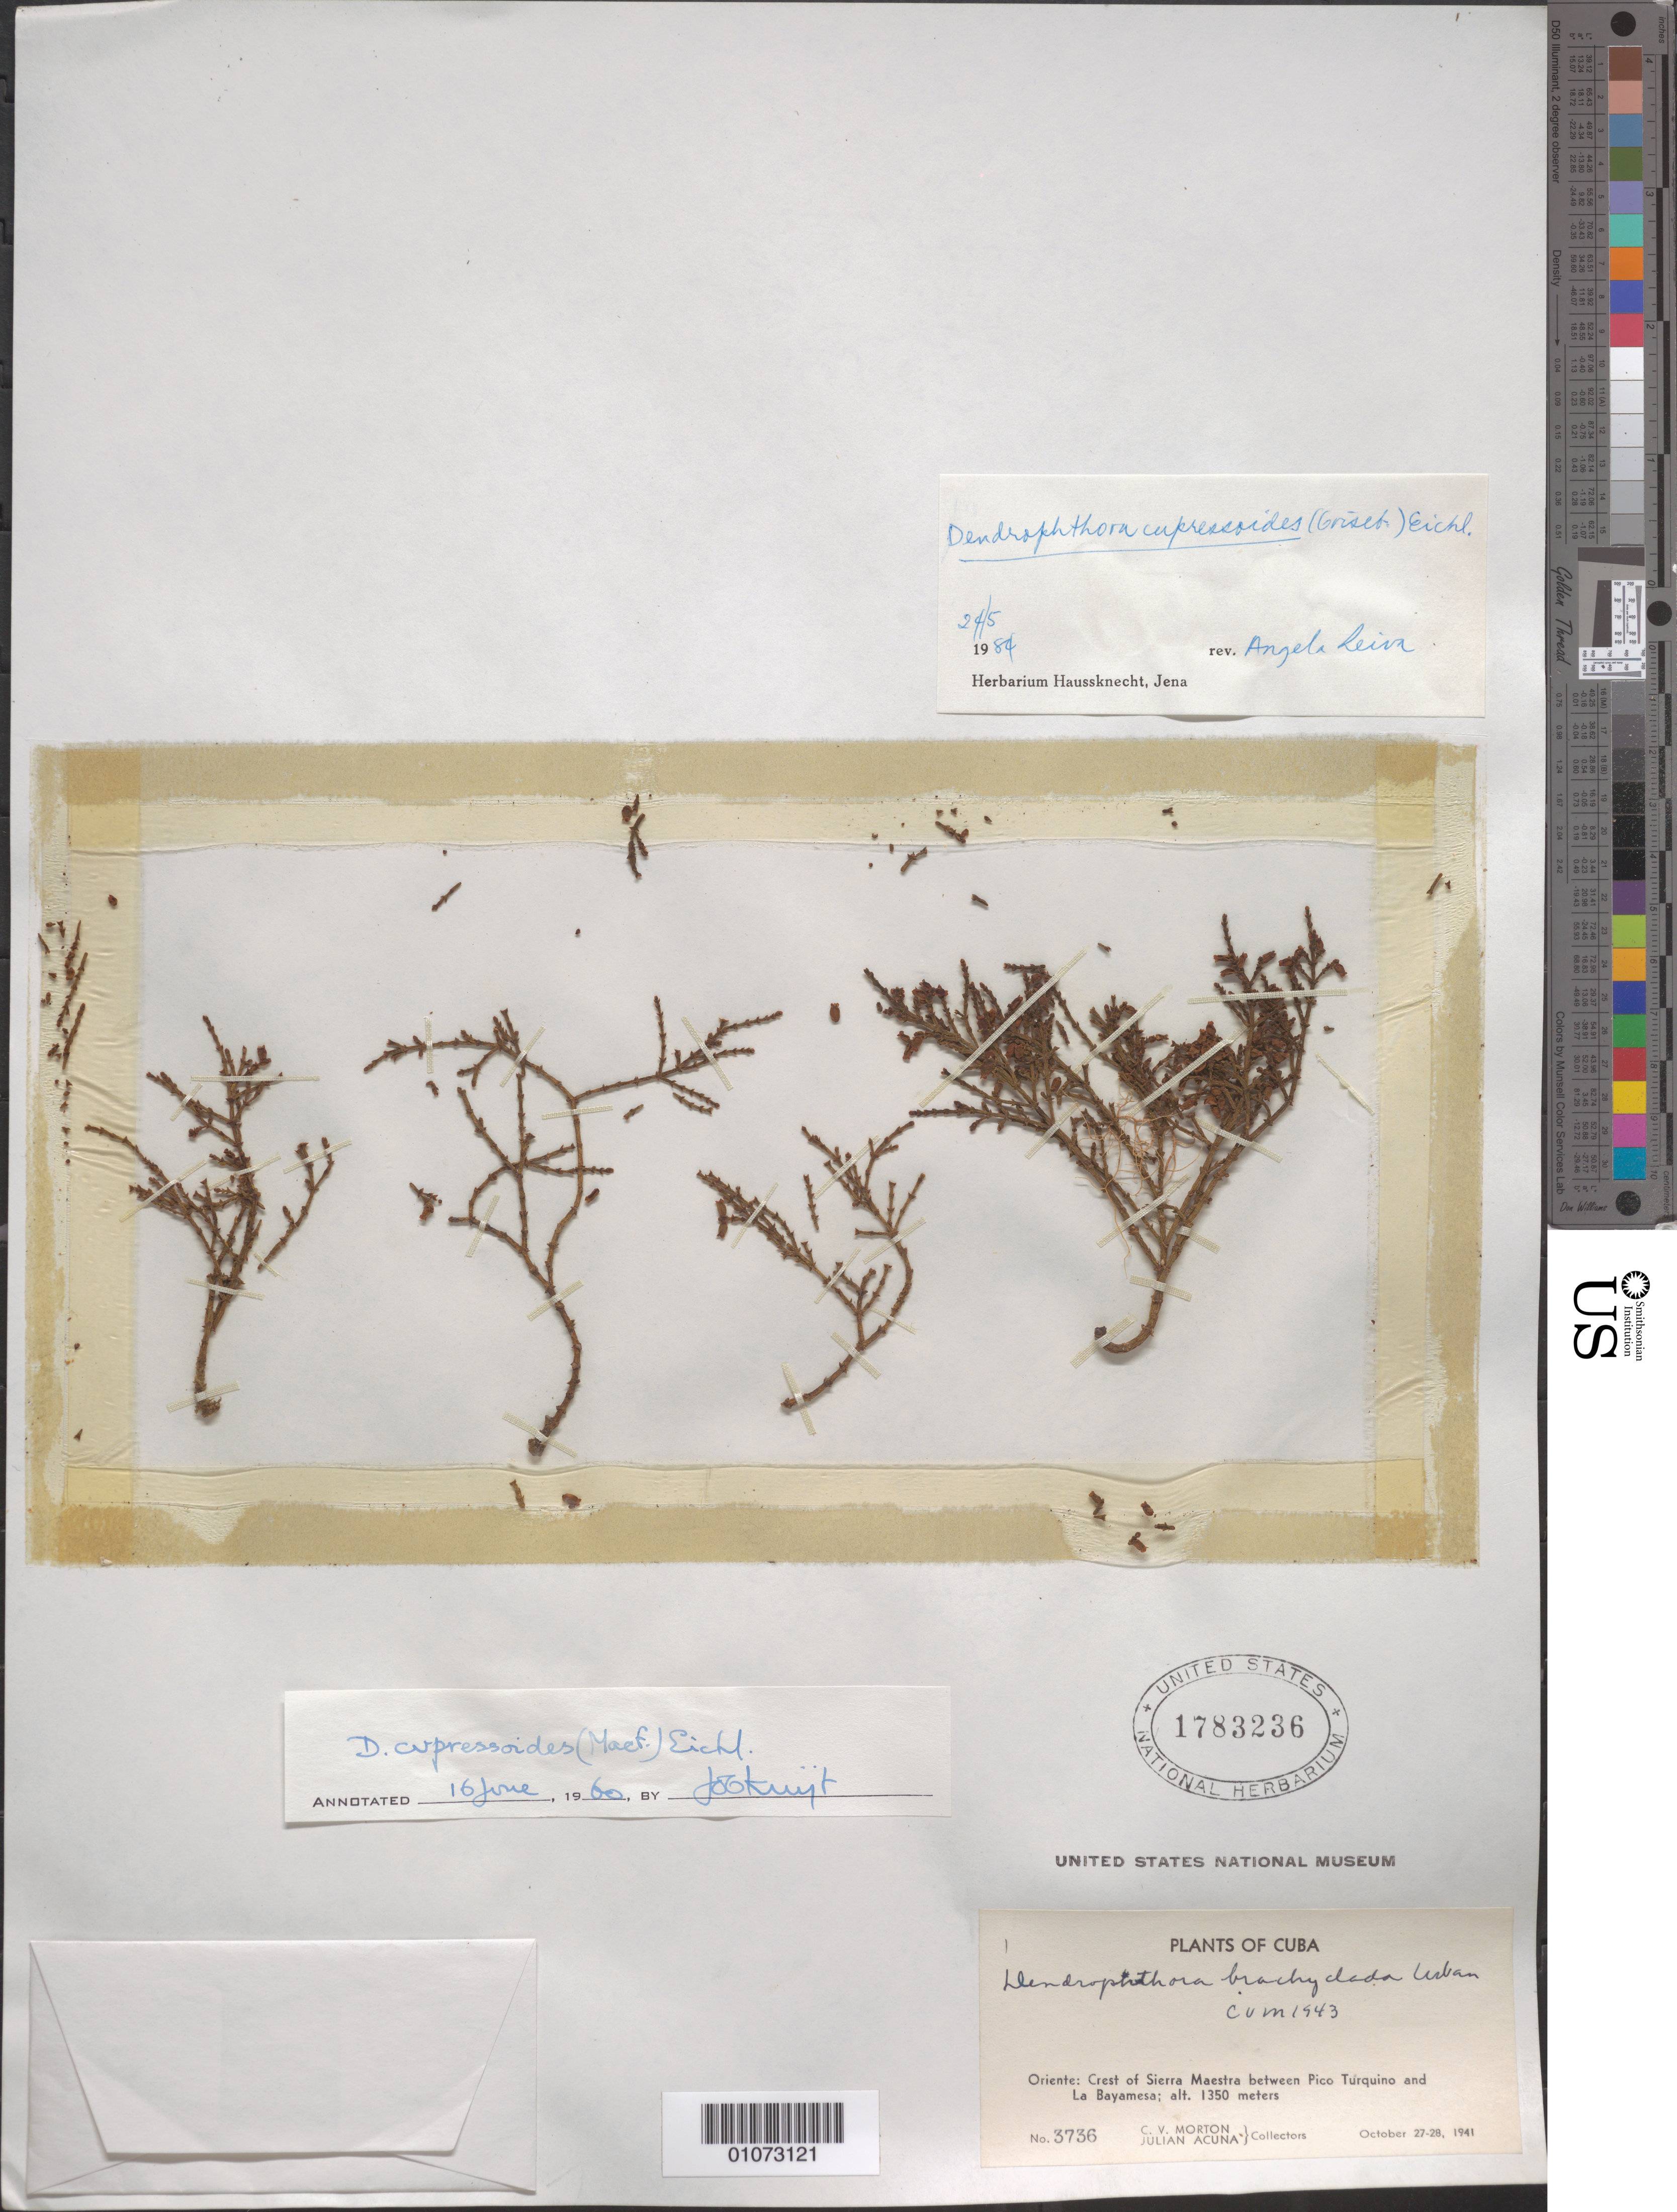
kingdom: Plantae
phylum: Tracheophyta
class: Magnoliopsida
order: Santalales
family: Viscaceae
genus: Dendrophthora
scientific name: Dendrophthora cupressoides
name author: (Macfad.) Eichler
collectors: C. V. Morton & J. Acuña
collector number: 3736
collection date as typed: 27 Oct 1941 to 28 Oct 1941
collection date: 1941-10-27/1941-10-28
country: Cuba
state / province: Oriente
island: Cuba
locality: Crest of Sierra Maestra between Pico Turquino and La Bayamesa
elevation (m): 1350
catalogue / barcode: US 1783236